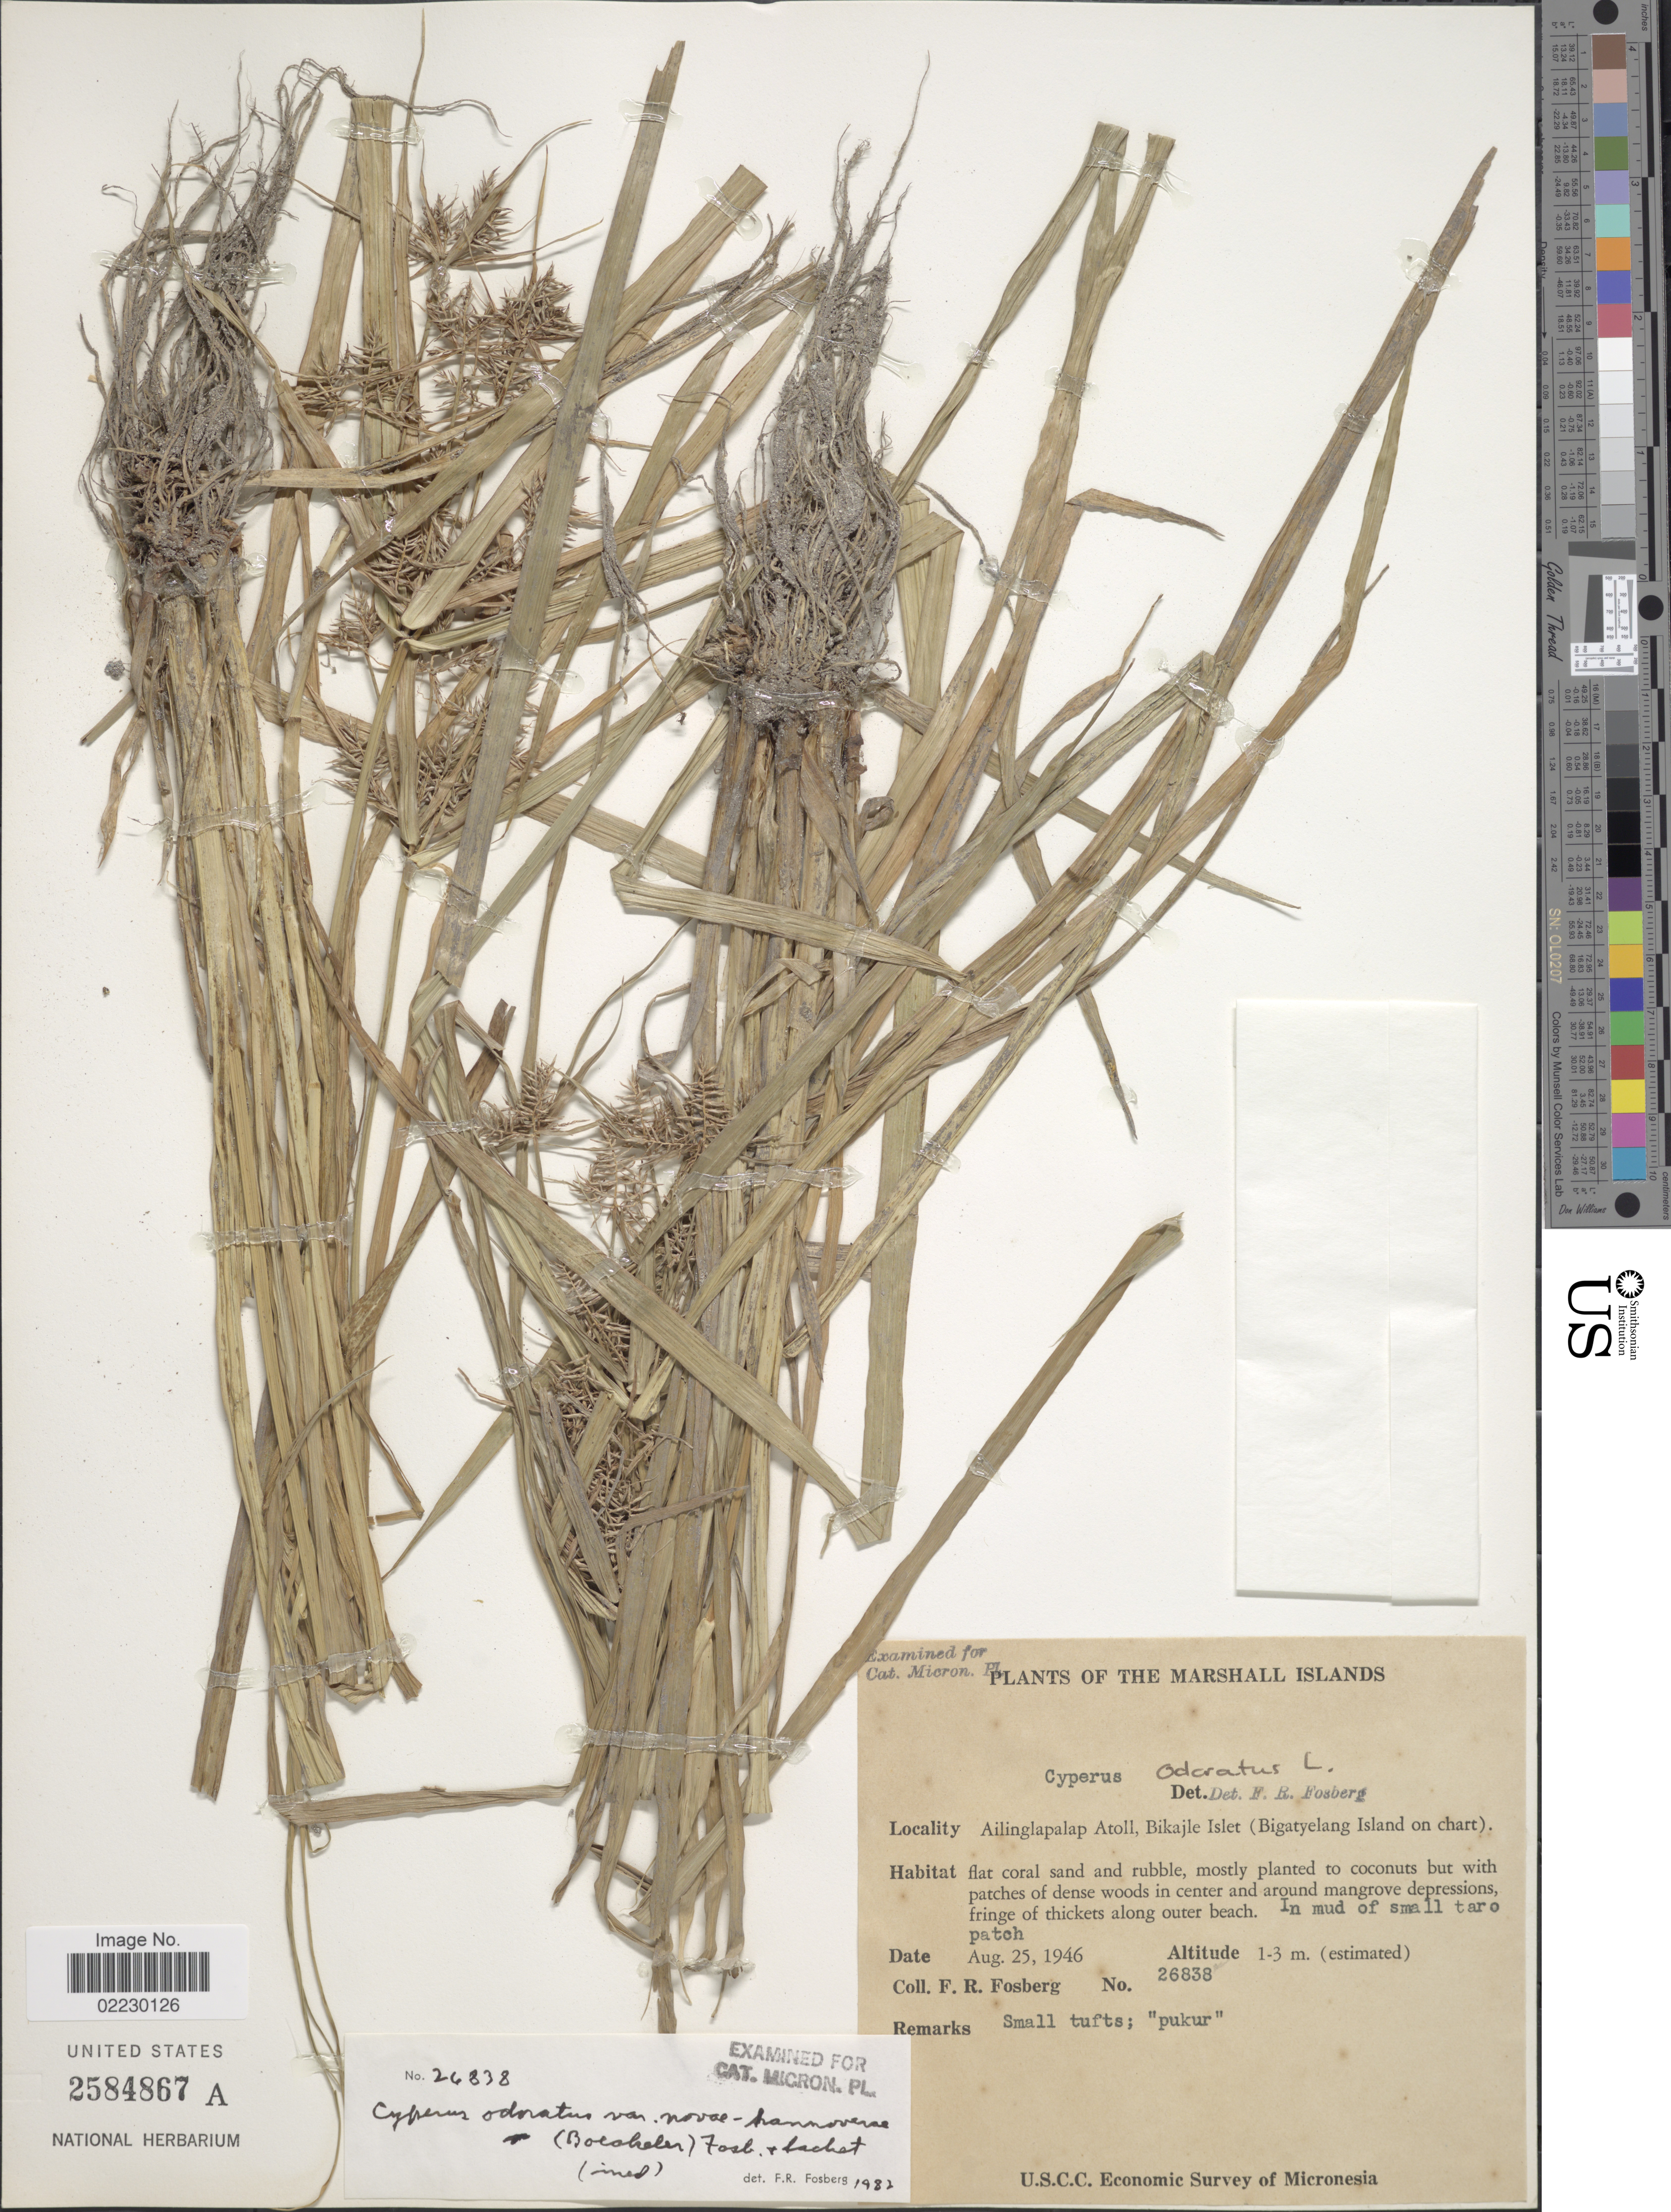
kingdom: Plantae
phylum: Tracheophyta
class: Liliopsida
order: Poales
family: Cyperaceae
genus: Cyperus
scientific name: Cyperus odoratus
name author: L.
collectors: F. R. Fosberg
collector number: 26838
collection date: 1946-08-25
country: Marshall Islands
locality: Ailinglapalap Atoll, Bikajle Islet (Bigatyelang Island on chart)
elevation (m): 1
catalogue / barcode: US 2584867A